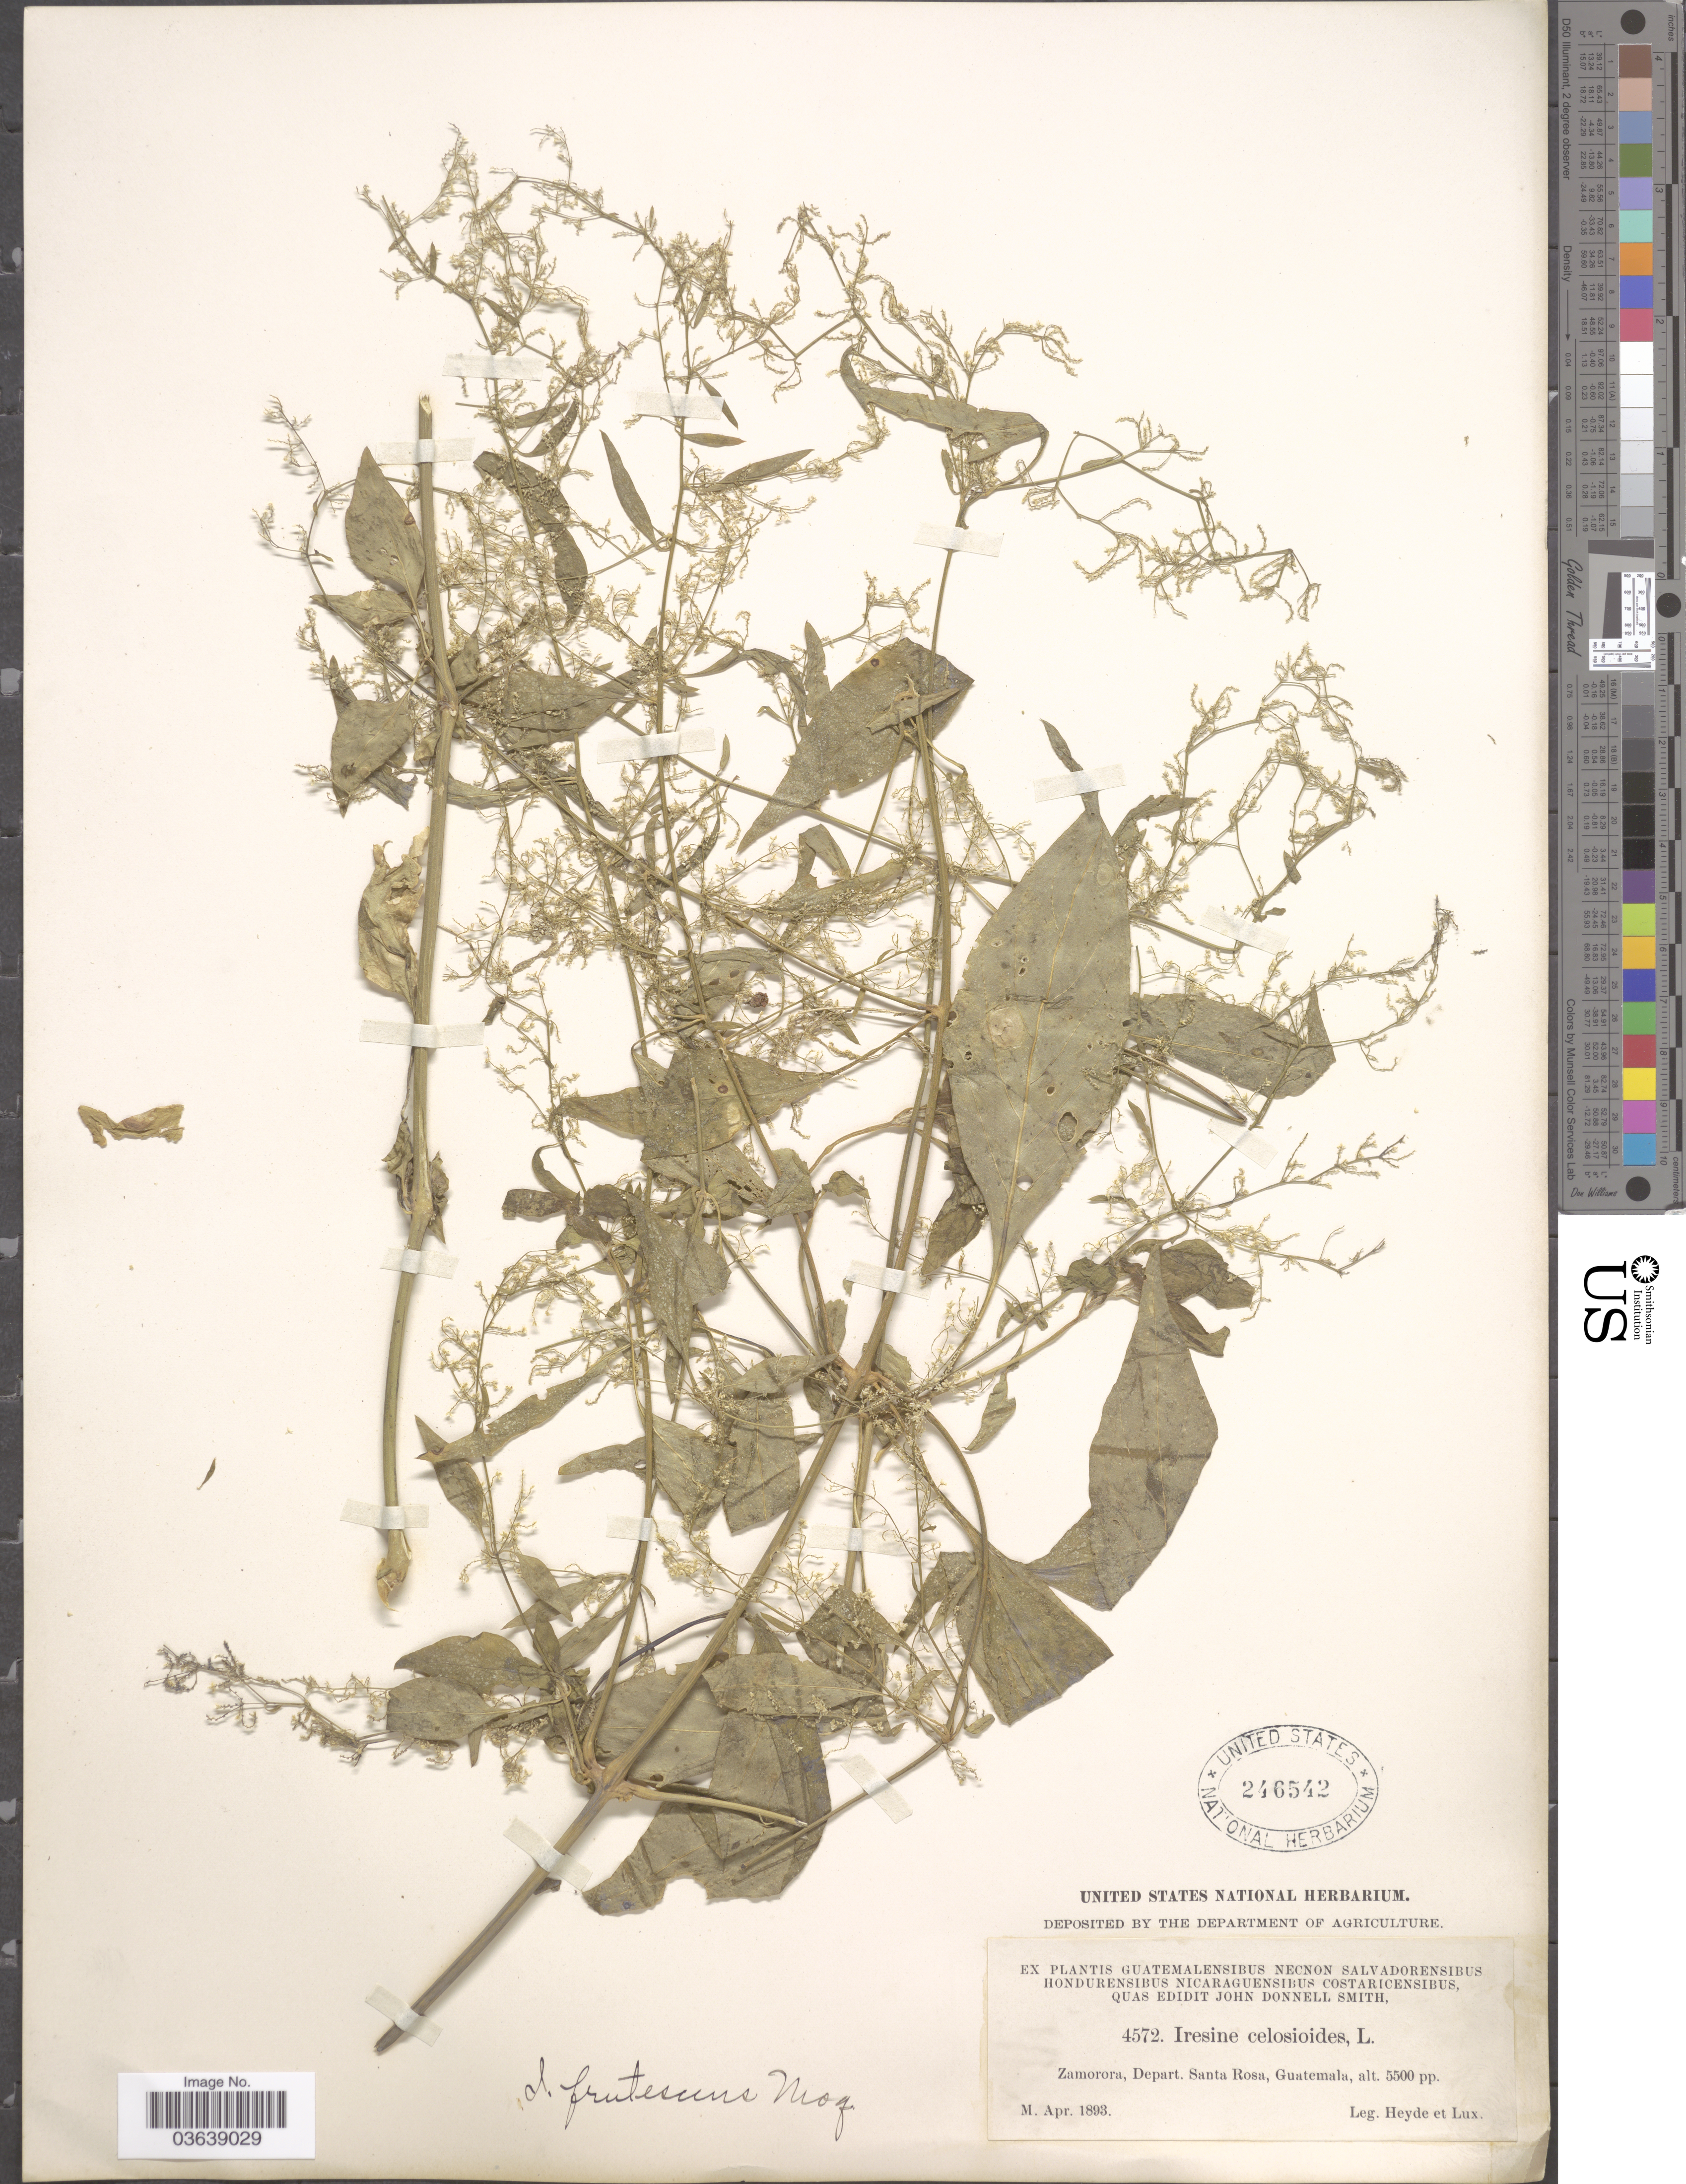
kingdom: Plantae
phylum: Tracheophyta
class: Magnoliopsida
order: Caryophyllales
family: Amaranthaceae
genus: Iresine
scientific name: Iresine frutescens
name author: Moq.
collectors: Heyde & Lux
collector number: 4572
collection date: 1893-04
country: Guatemala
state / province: Santa Rosa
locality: Zomorora, Depart. Santa Rosa.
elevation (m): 1676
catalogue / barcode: US 246542